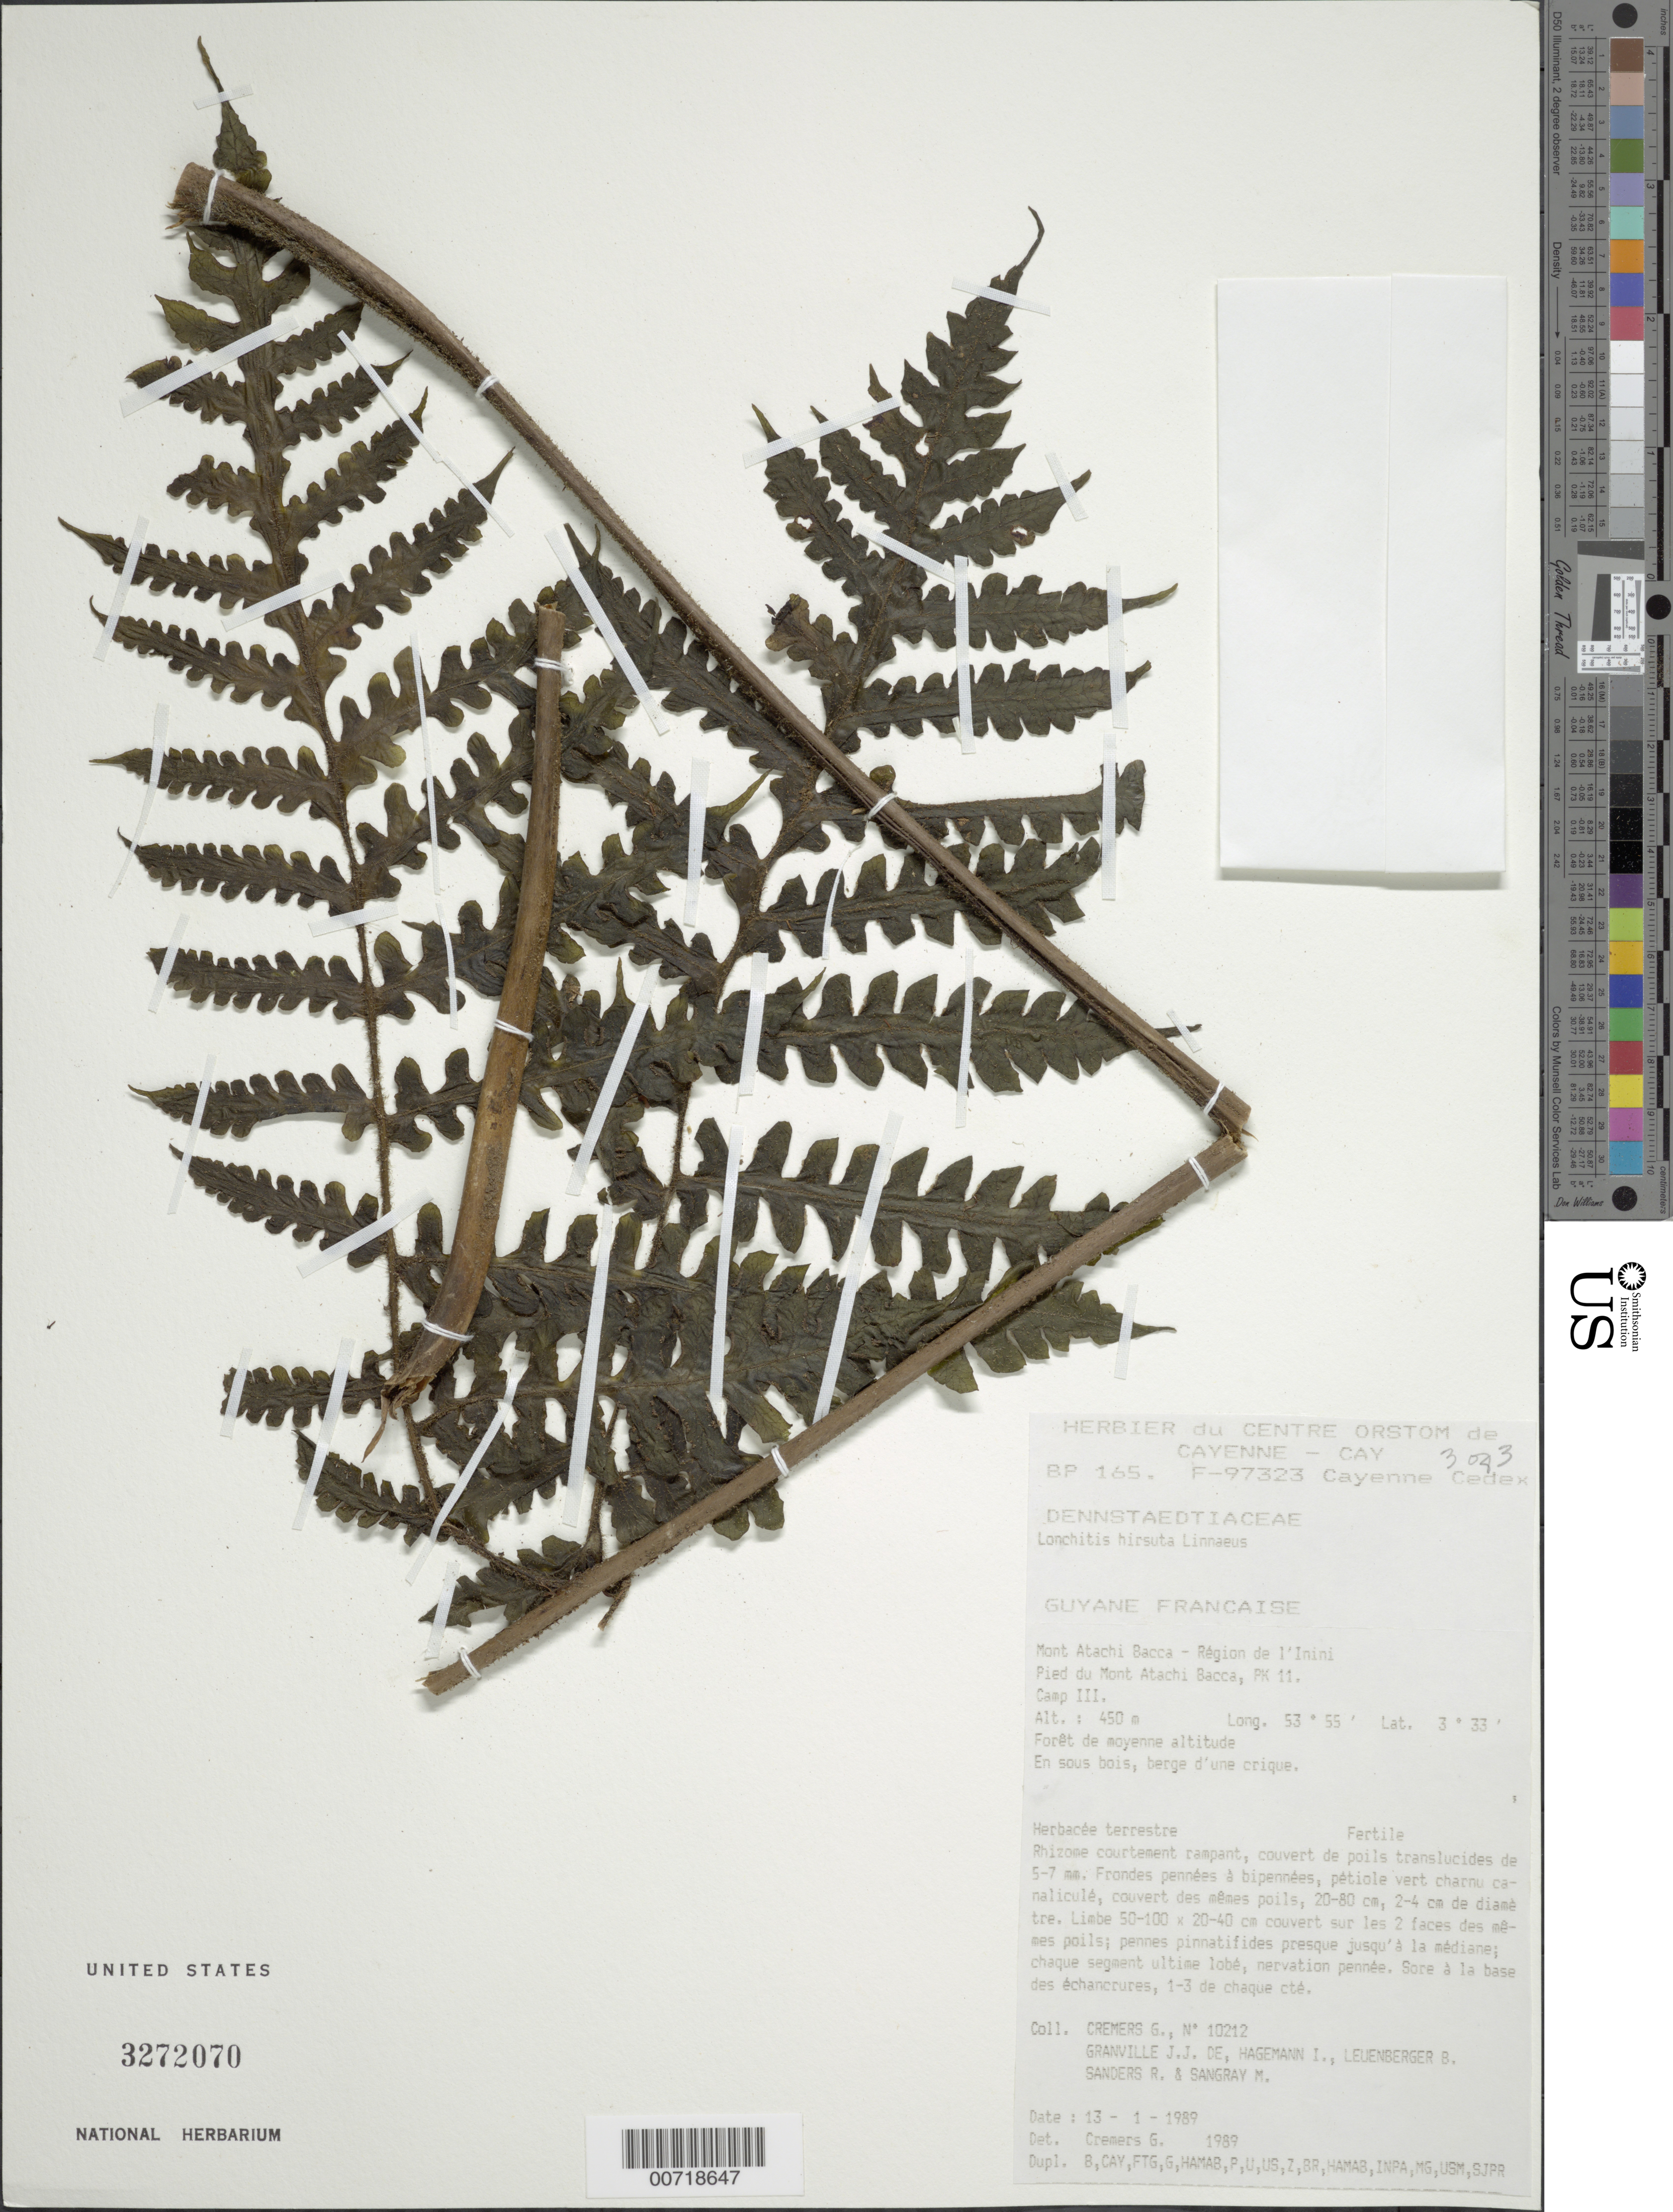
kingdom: Plantae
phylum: Tracheophyta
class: Polypodiopsida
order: Polypodiales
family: Lonchitidaceae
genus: Lonchitis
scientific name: Lonchitis hirsuta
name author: L.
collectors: G. Cremers, J.-J. de Granville, I. Hagemann, B. Leuenberger & et al.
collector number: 10212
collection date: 1989-01-13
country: French Guiana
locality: Mont Atachi Bacca - Region de l ' Inini, Pied du Mont Atachi Bacca, PK 11. Camp III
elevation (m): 450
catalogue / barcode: US 3272070